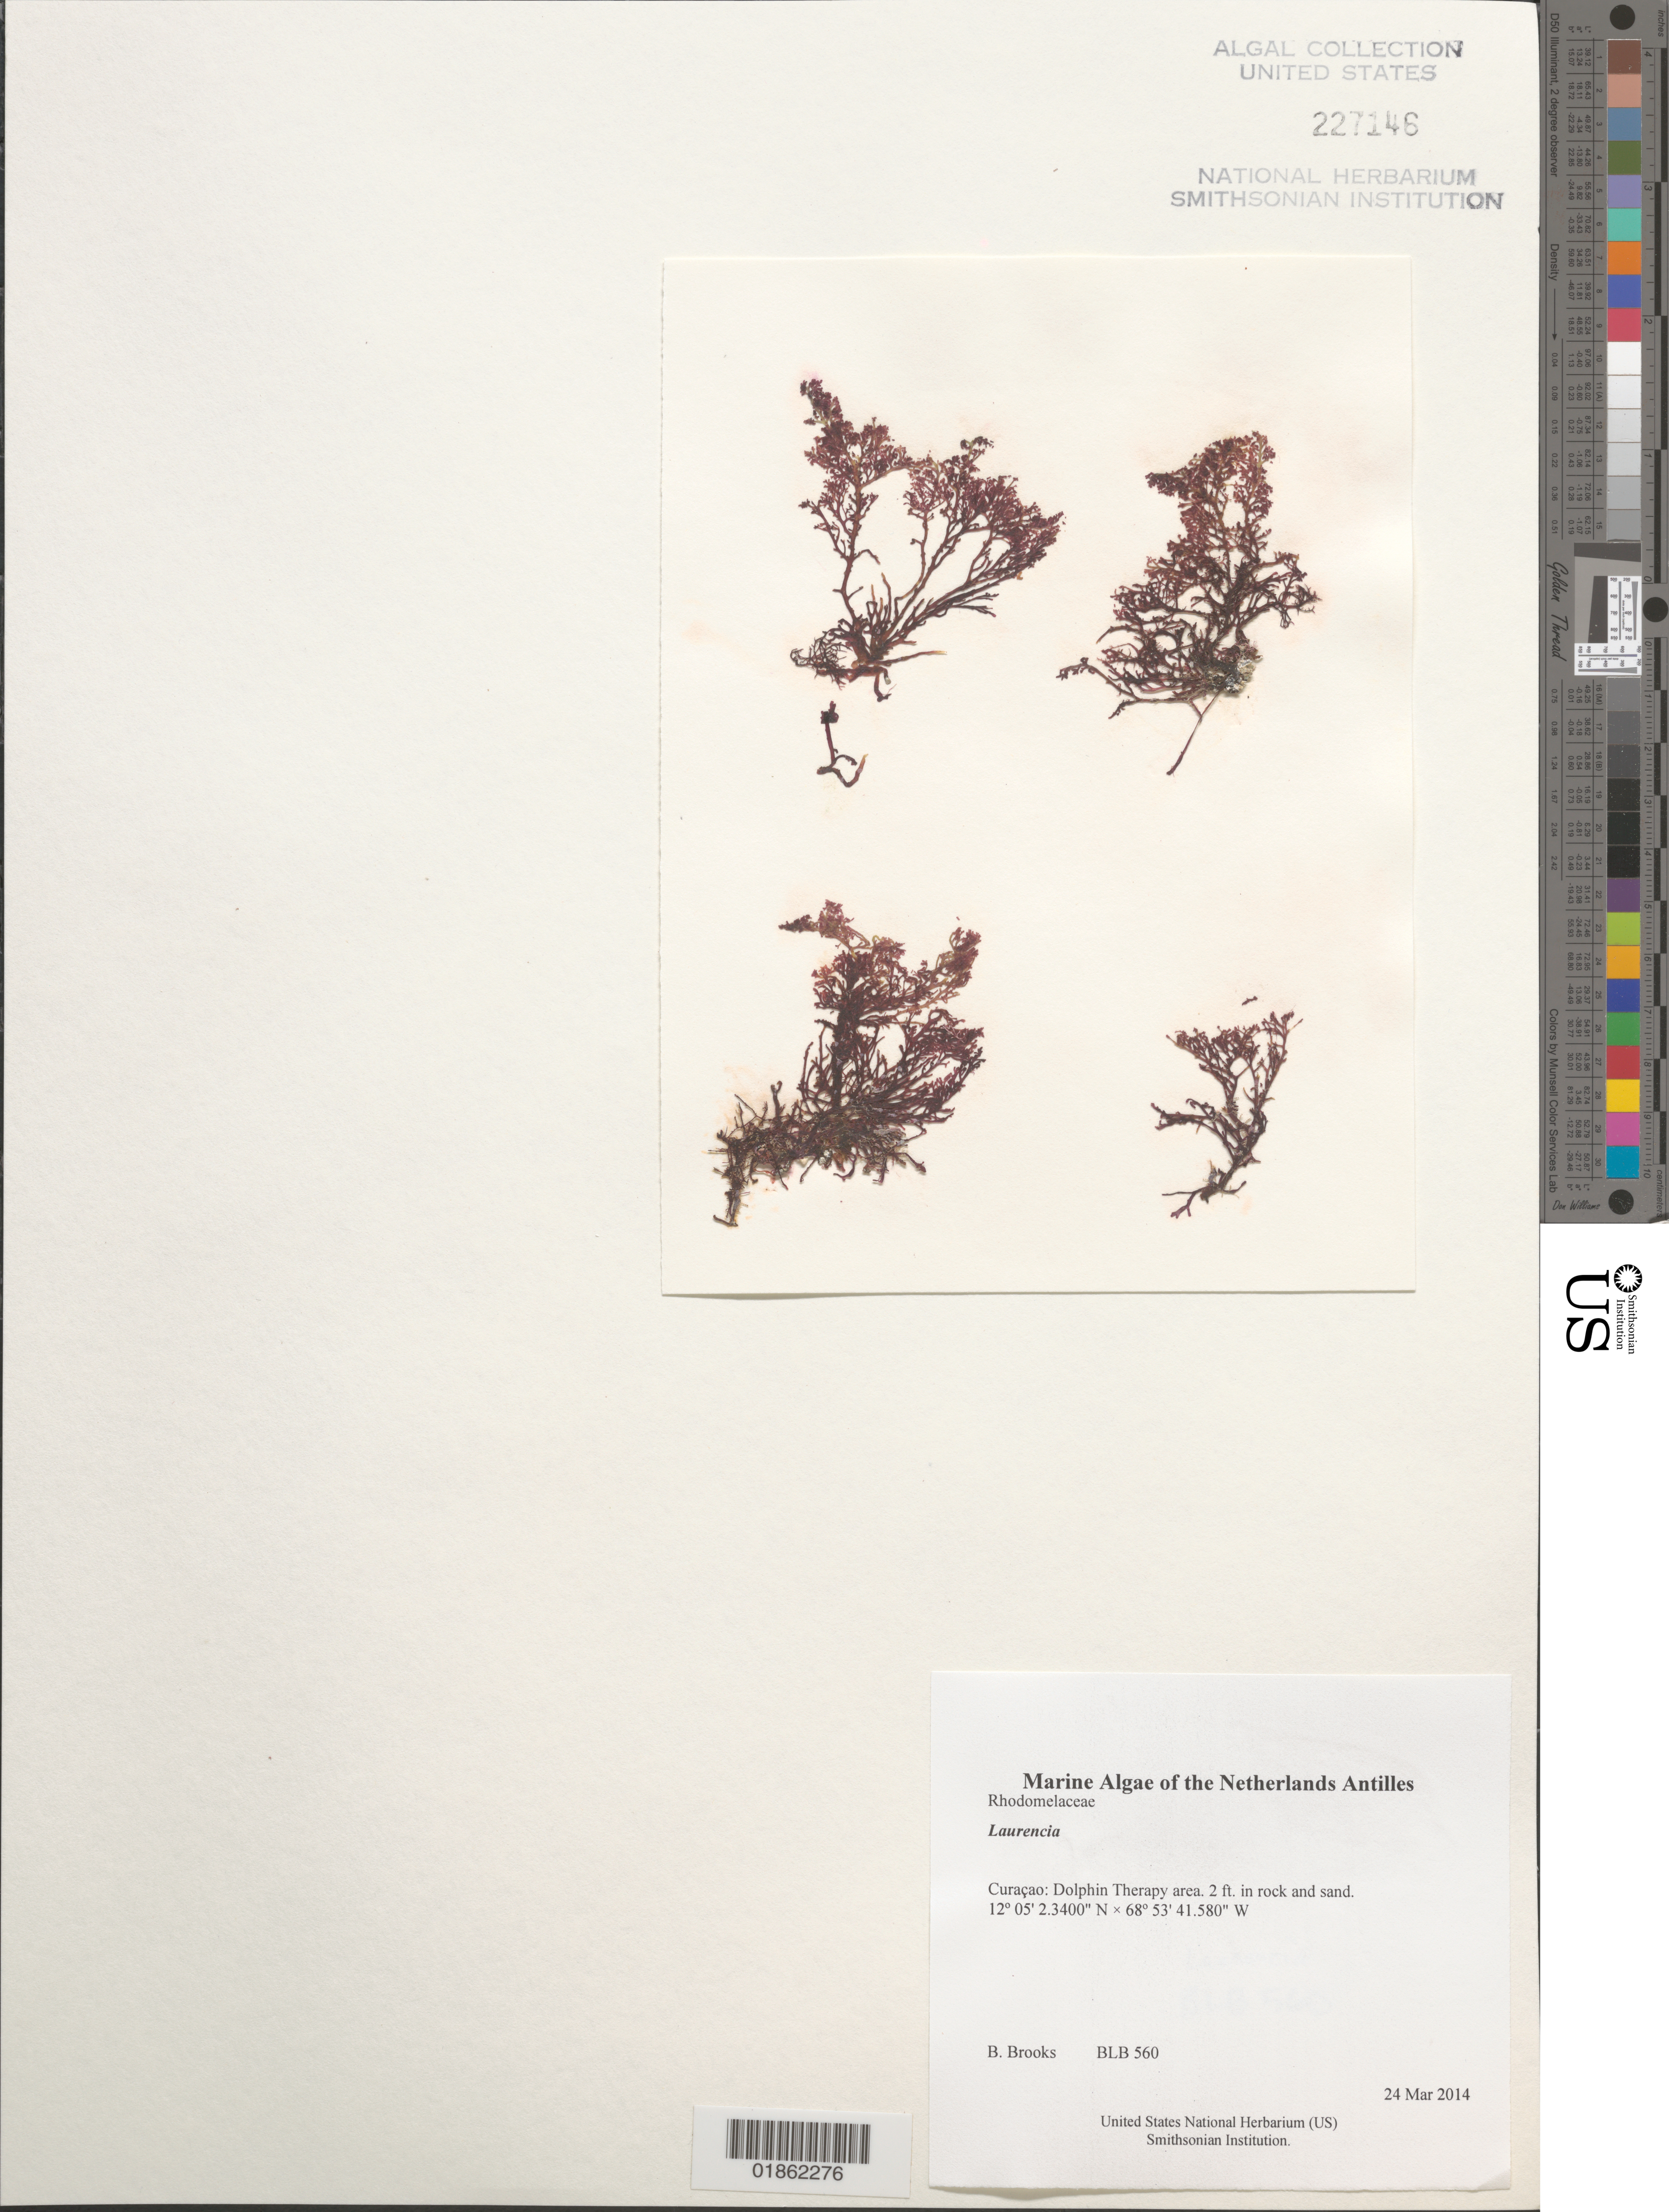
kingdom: Plantae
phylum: Rhodophyta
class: Florideophyceae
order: Ceramiales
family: Rhodomelaceae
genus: Laurencia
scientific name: Laurencia sp.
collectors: B. Brooks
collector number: BLB 560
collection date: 2014-03-24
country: Curaçao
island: Curaçao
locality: Dolphin Therapy area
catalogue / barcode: US 227146